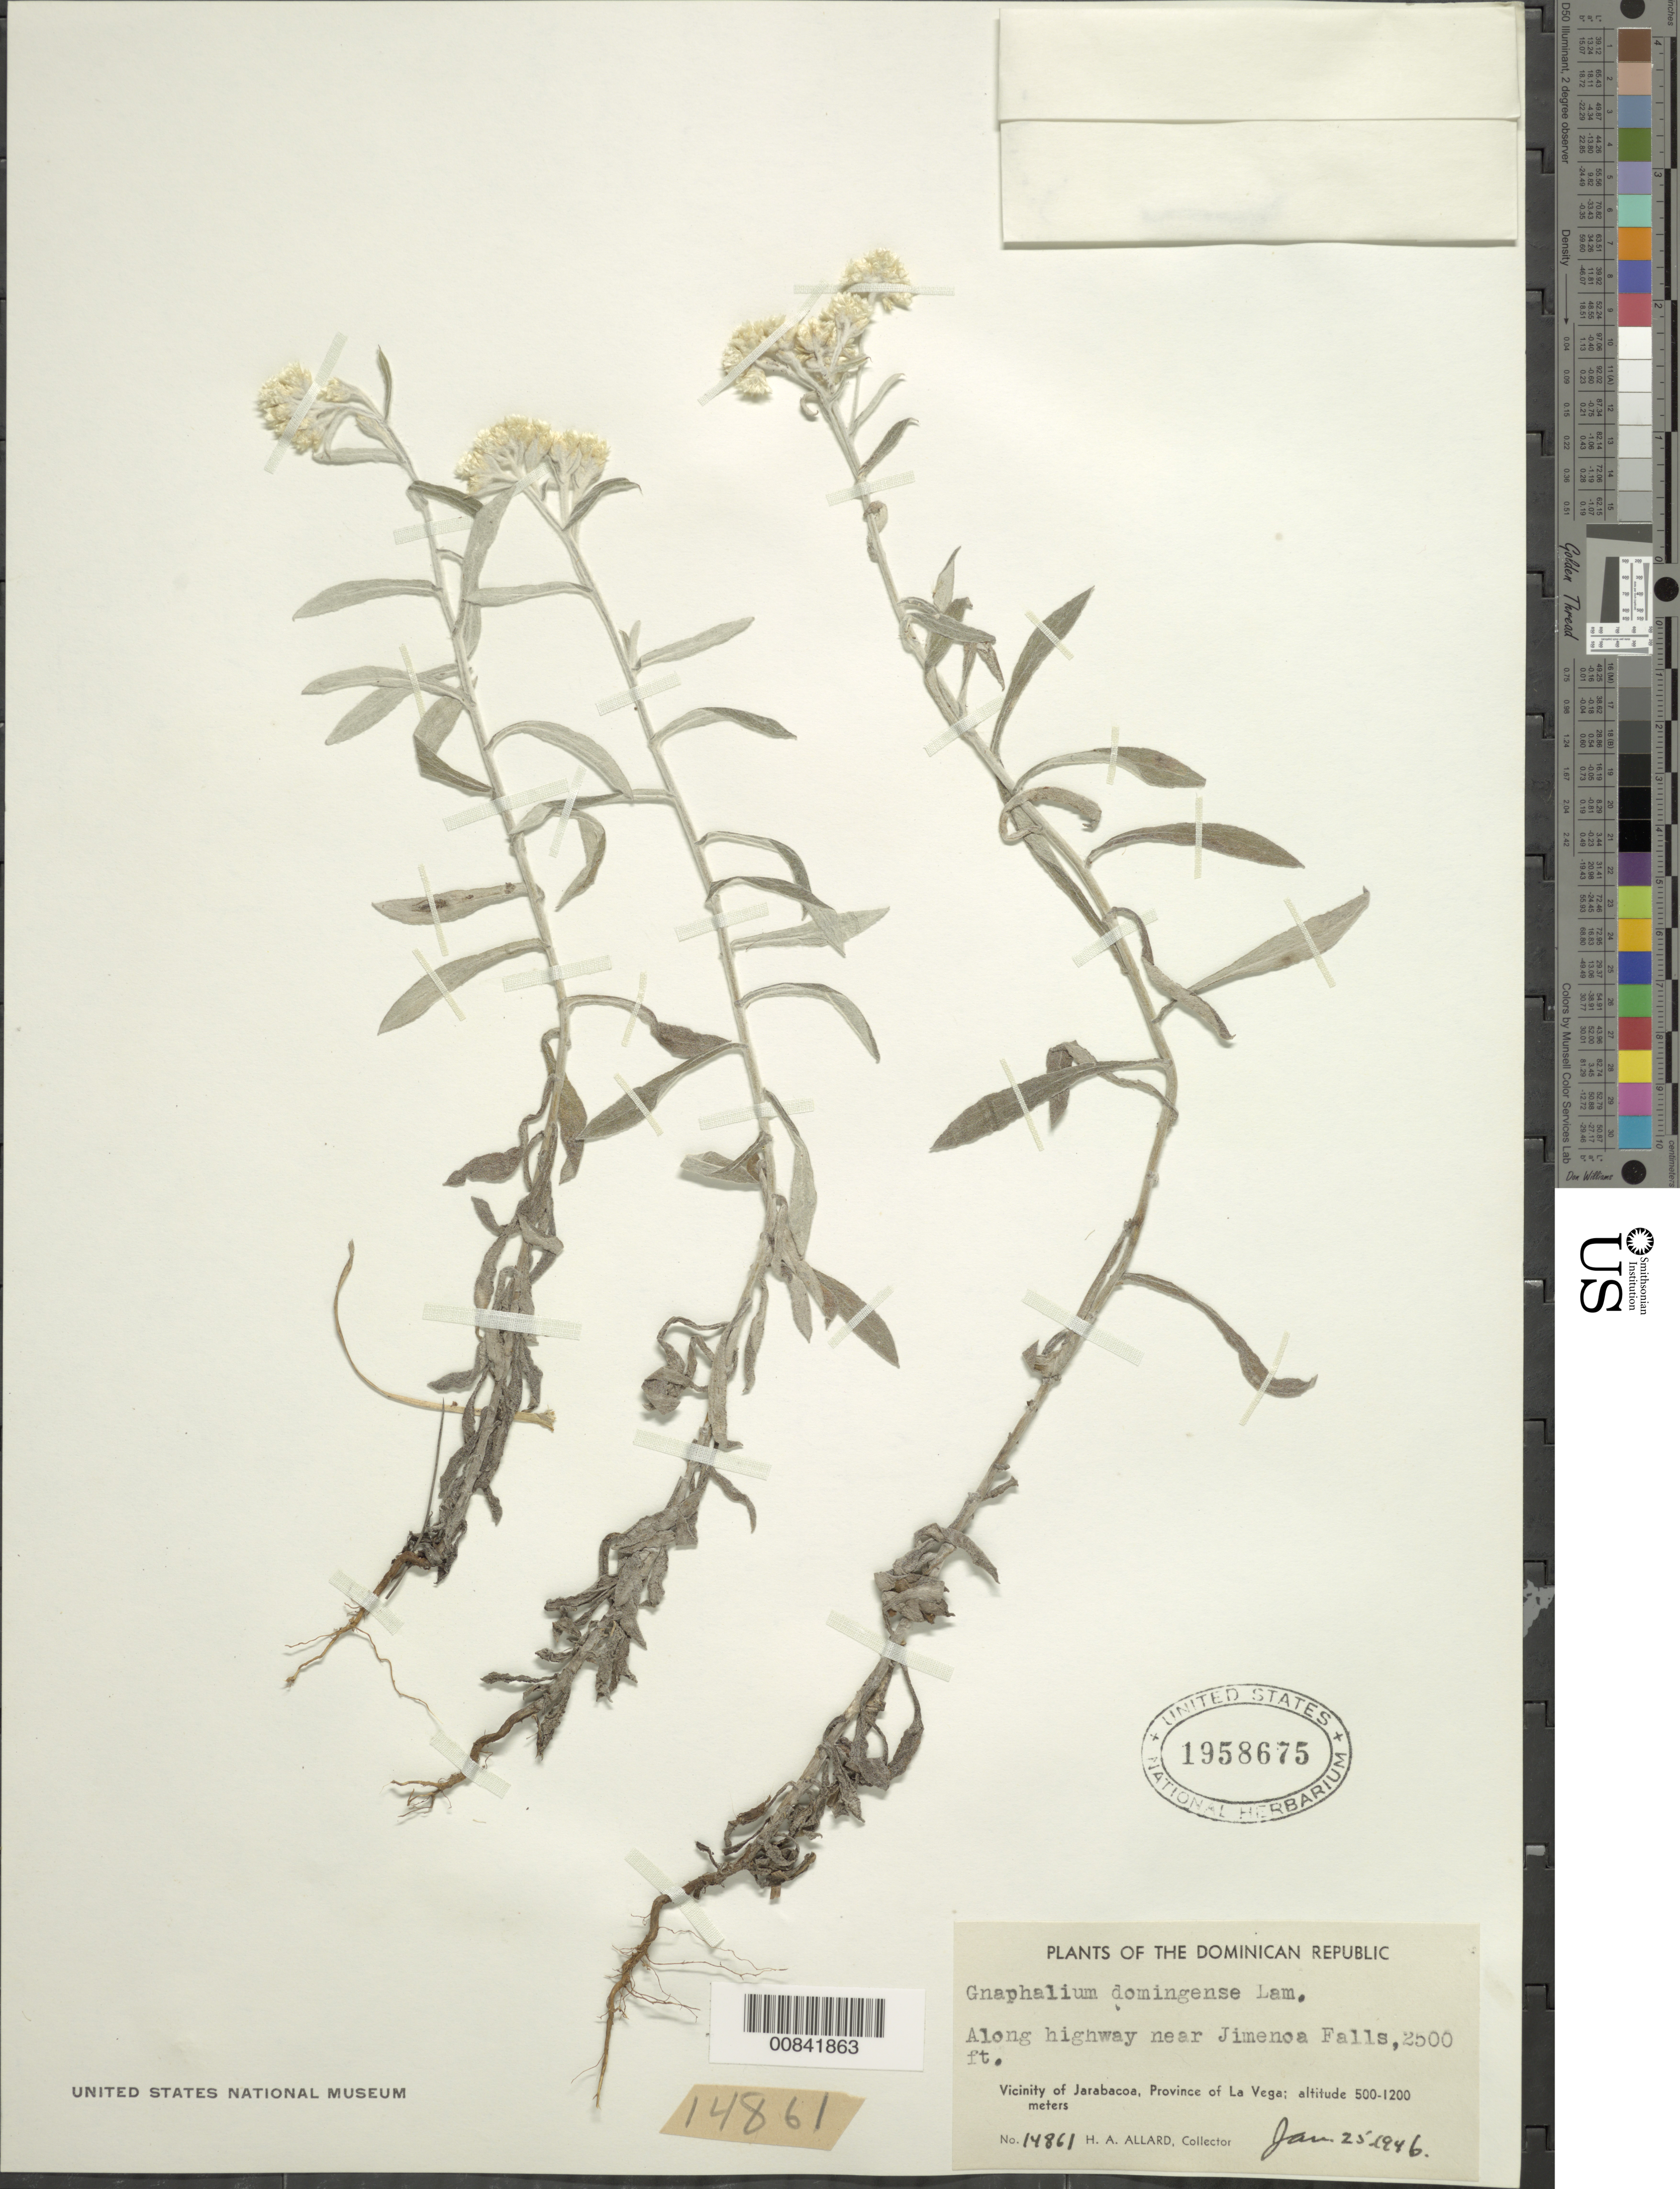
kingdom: Plantae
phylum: Tracheophyta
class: Magnoliopsida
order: Asterales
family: Asteraceae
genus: Pseudognaphalium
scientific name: Pseudognaphalium domingense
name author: (Lam.) Anderb.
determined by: Nesom, Guy L.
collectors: H. A. Allard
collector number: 14861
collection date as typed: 25 Jan 1946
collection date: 1946-01-25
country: Dominican Republic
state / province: La Vega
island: Hispaniola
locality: Vicinity of Jarabacoa, along highway near Jimenoa Falls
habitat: along highway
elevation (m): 762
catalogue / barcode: US 1958675